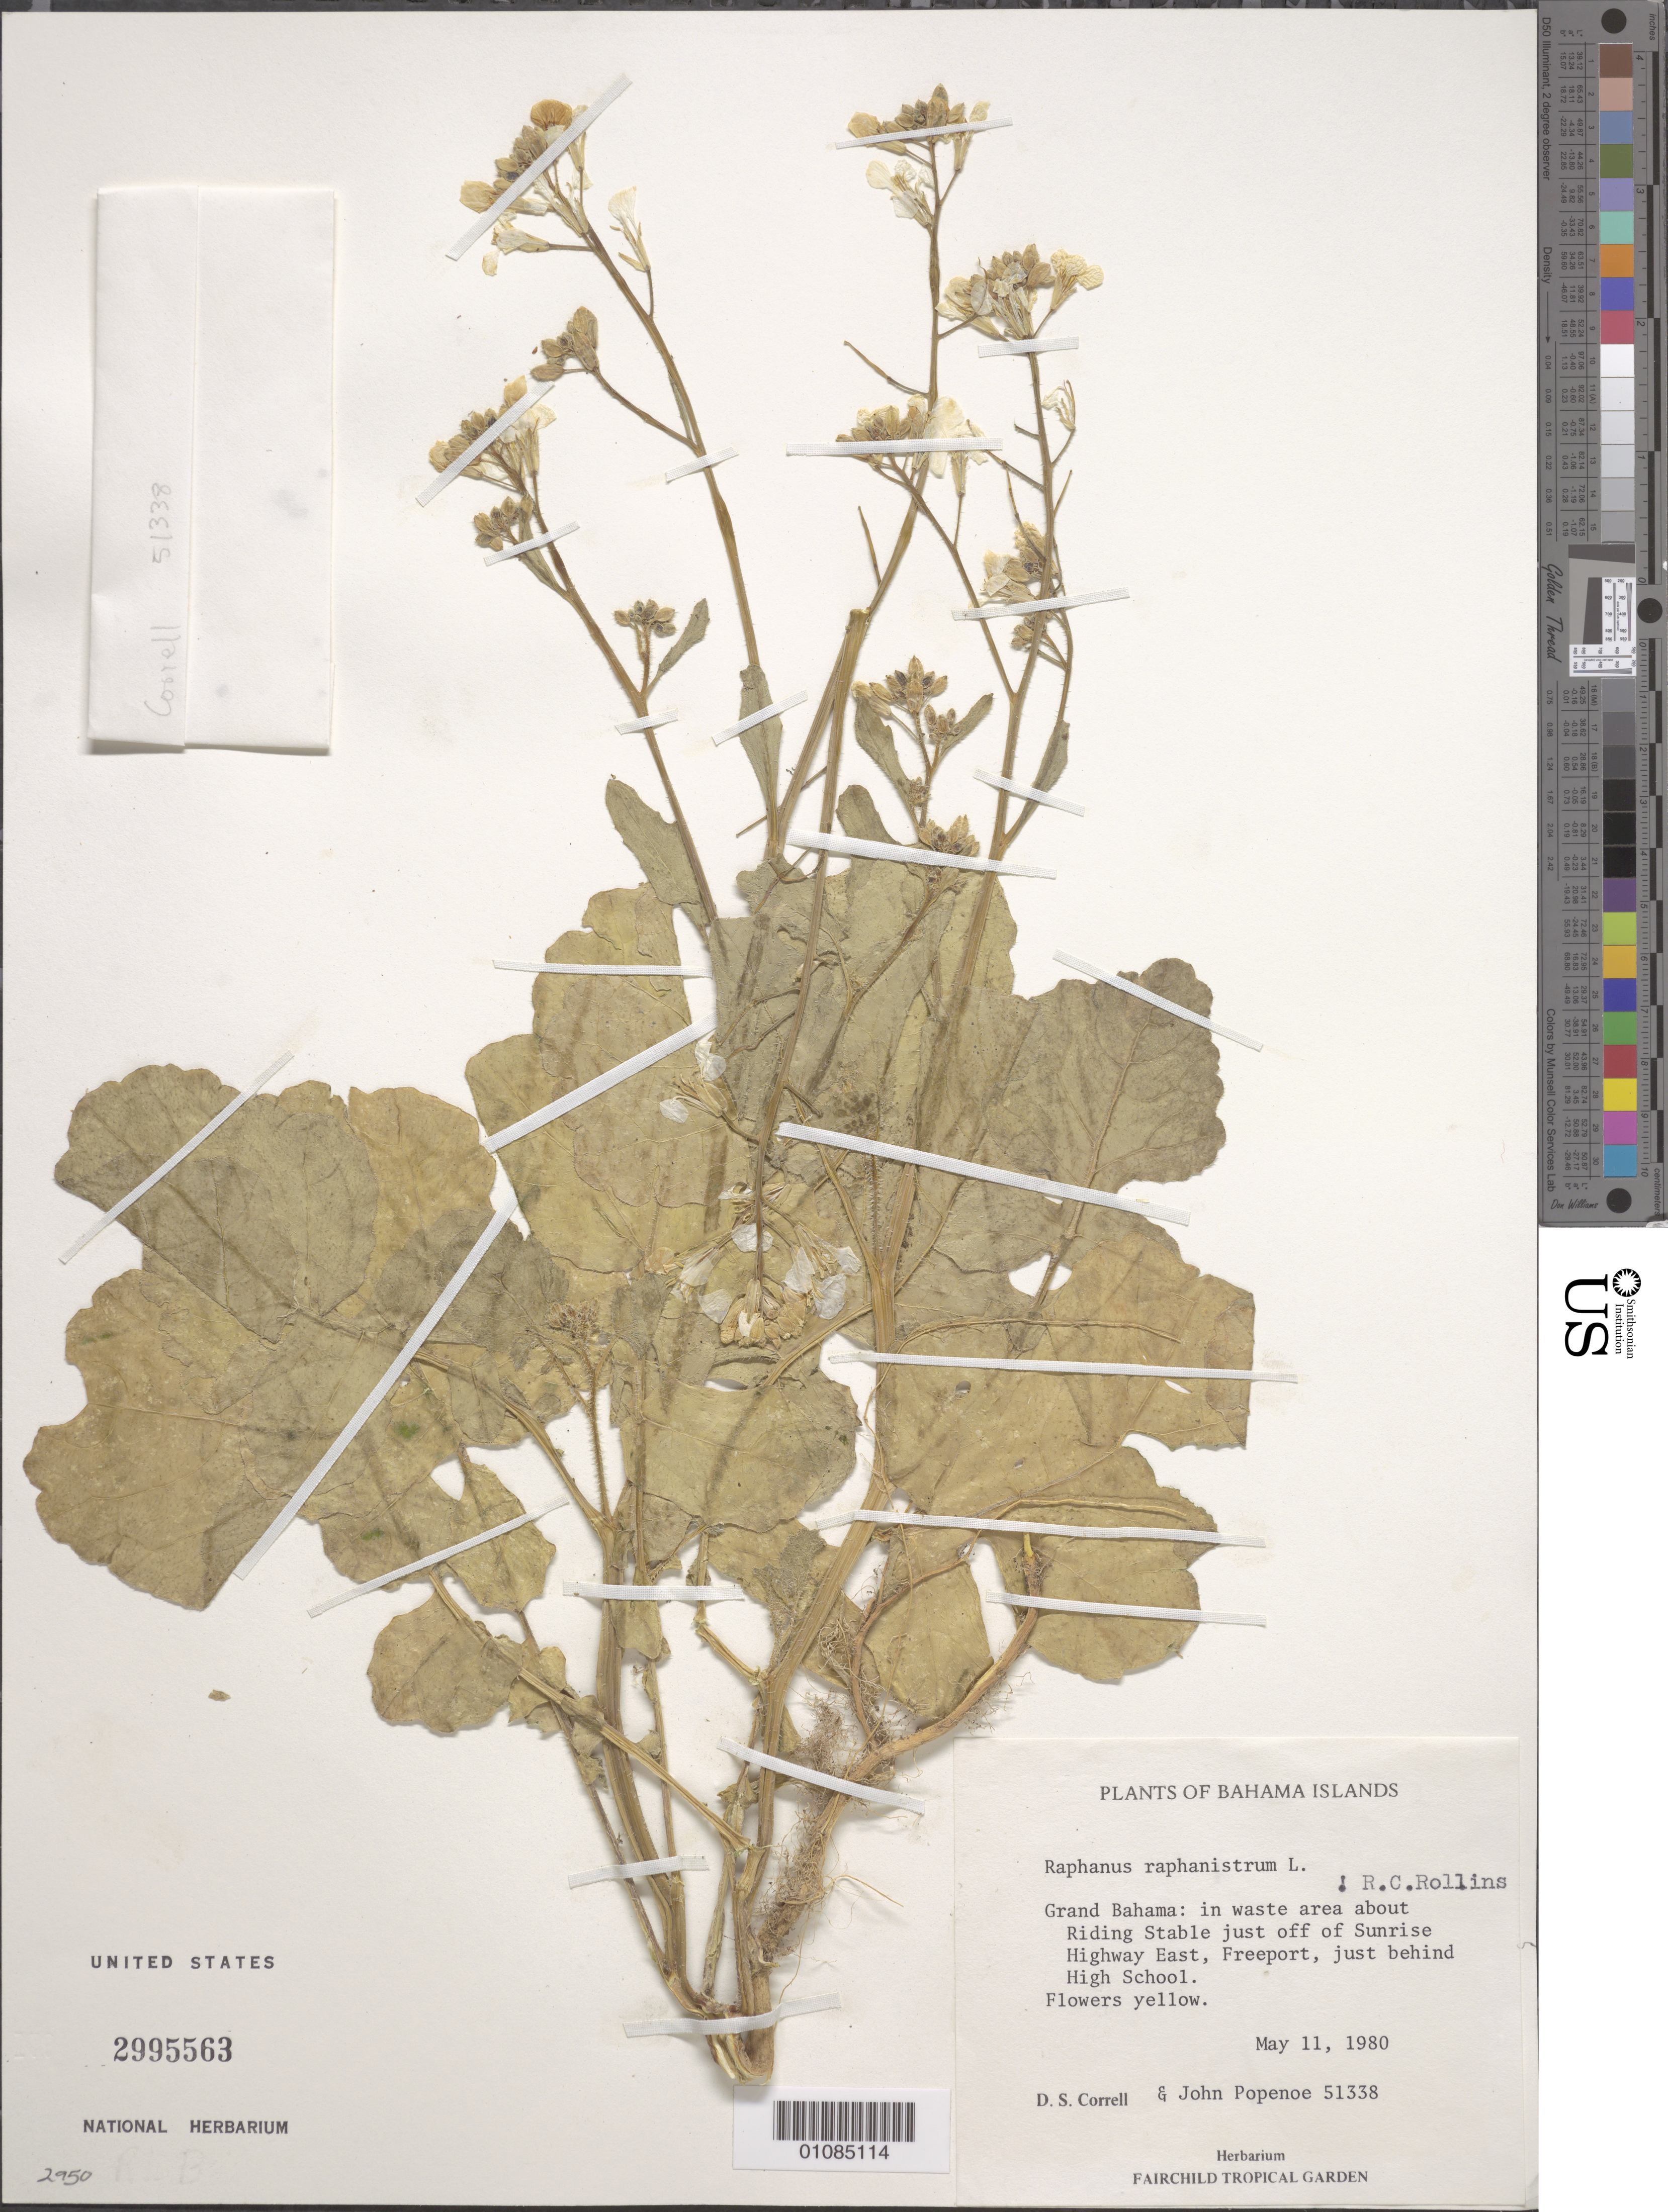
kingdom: Plantae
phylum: Tracheophyta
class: Magnoliopsida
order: Brassicales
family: Brassicaceae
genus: Raphanus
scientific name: Raphanus raphanistrum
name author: L.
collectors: D. S. Correll & J. Popenoe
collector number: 51338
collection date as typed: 11 May 1980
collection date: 1980-05-11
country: Bahamas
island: Grand Bahama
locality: Freeport, just off of Sunrise Highway E, in waste area about Riding Stable, just behind High School.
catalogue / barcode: US 2995563